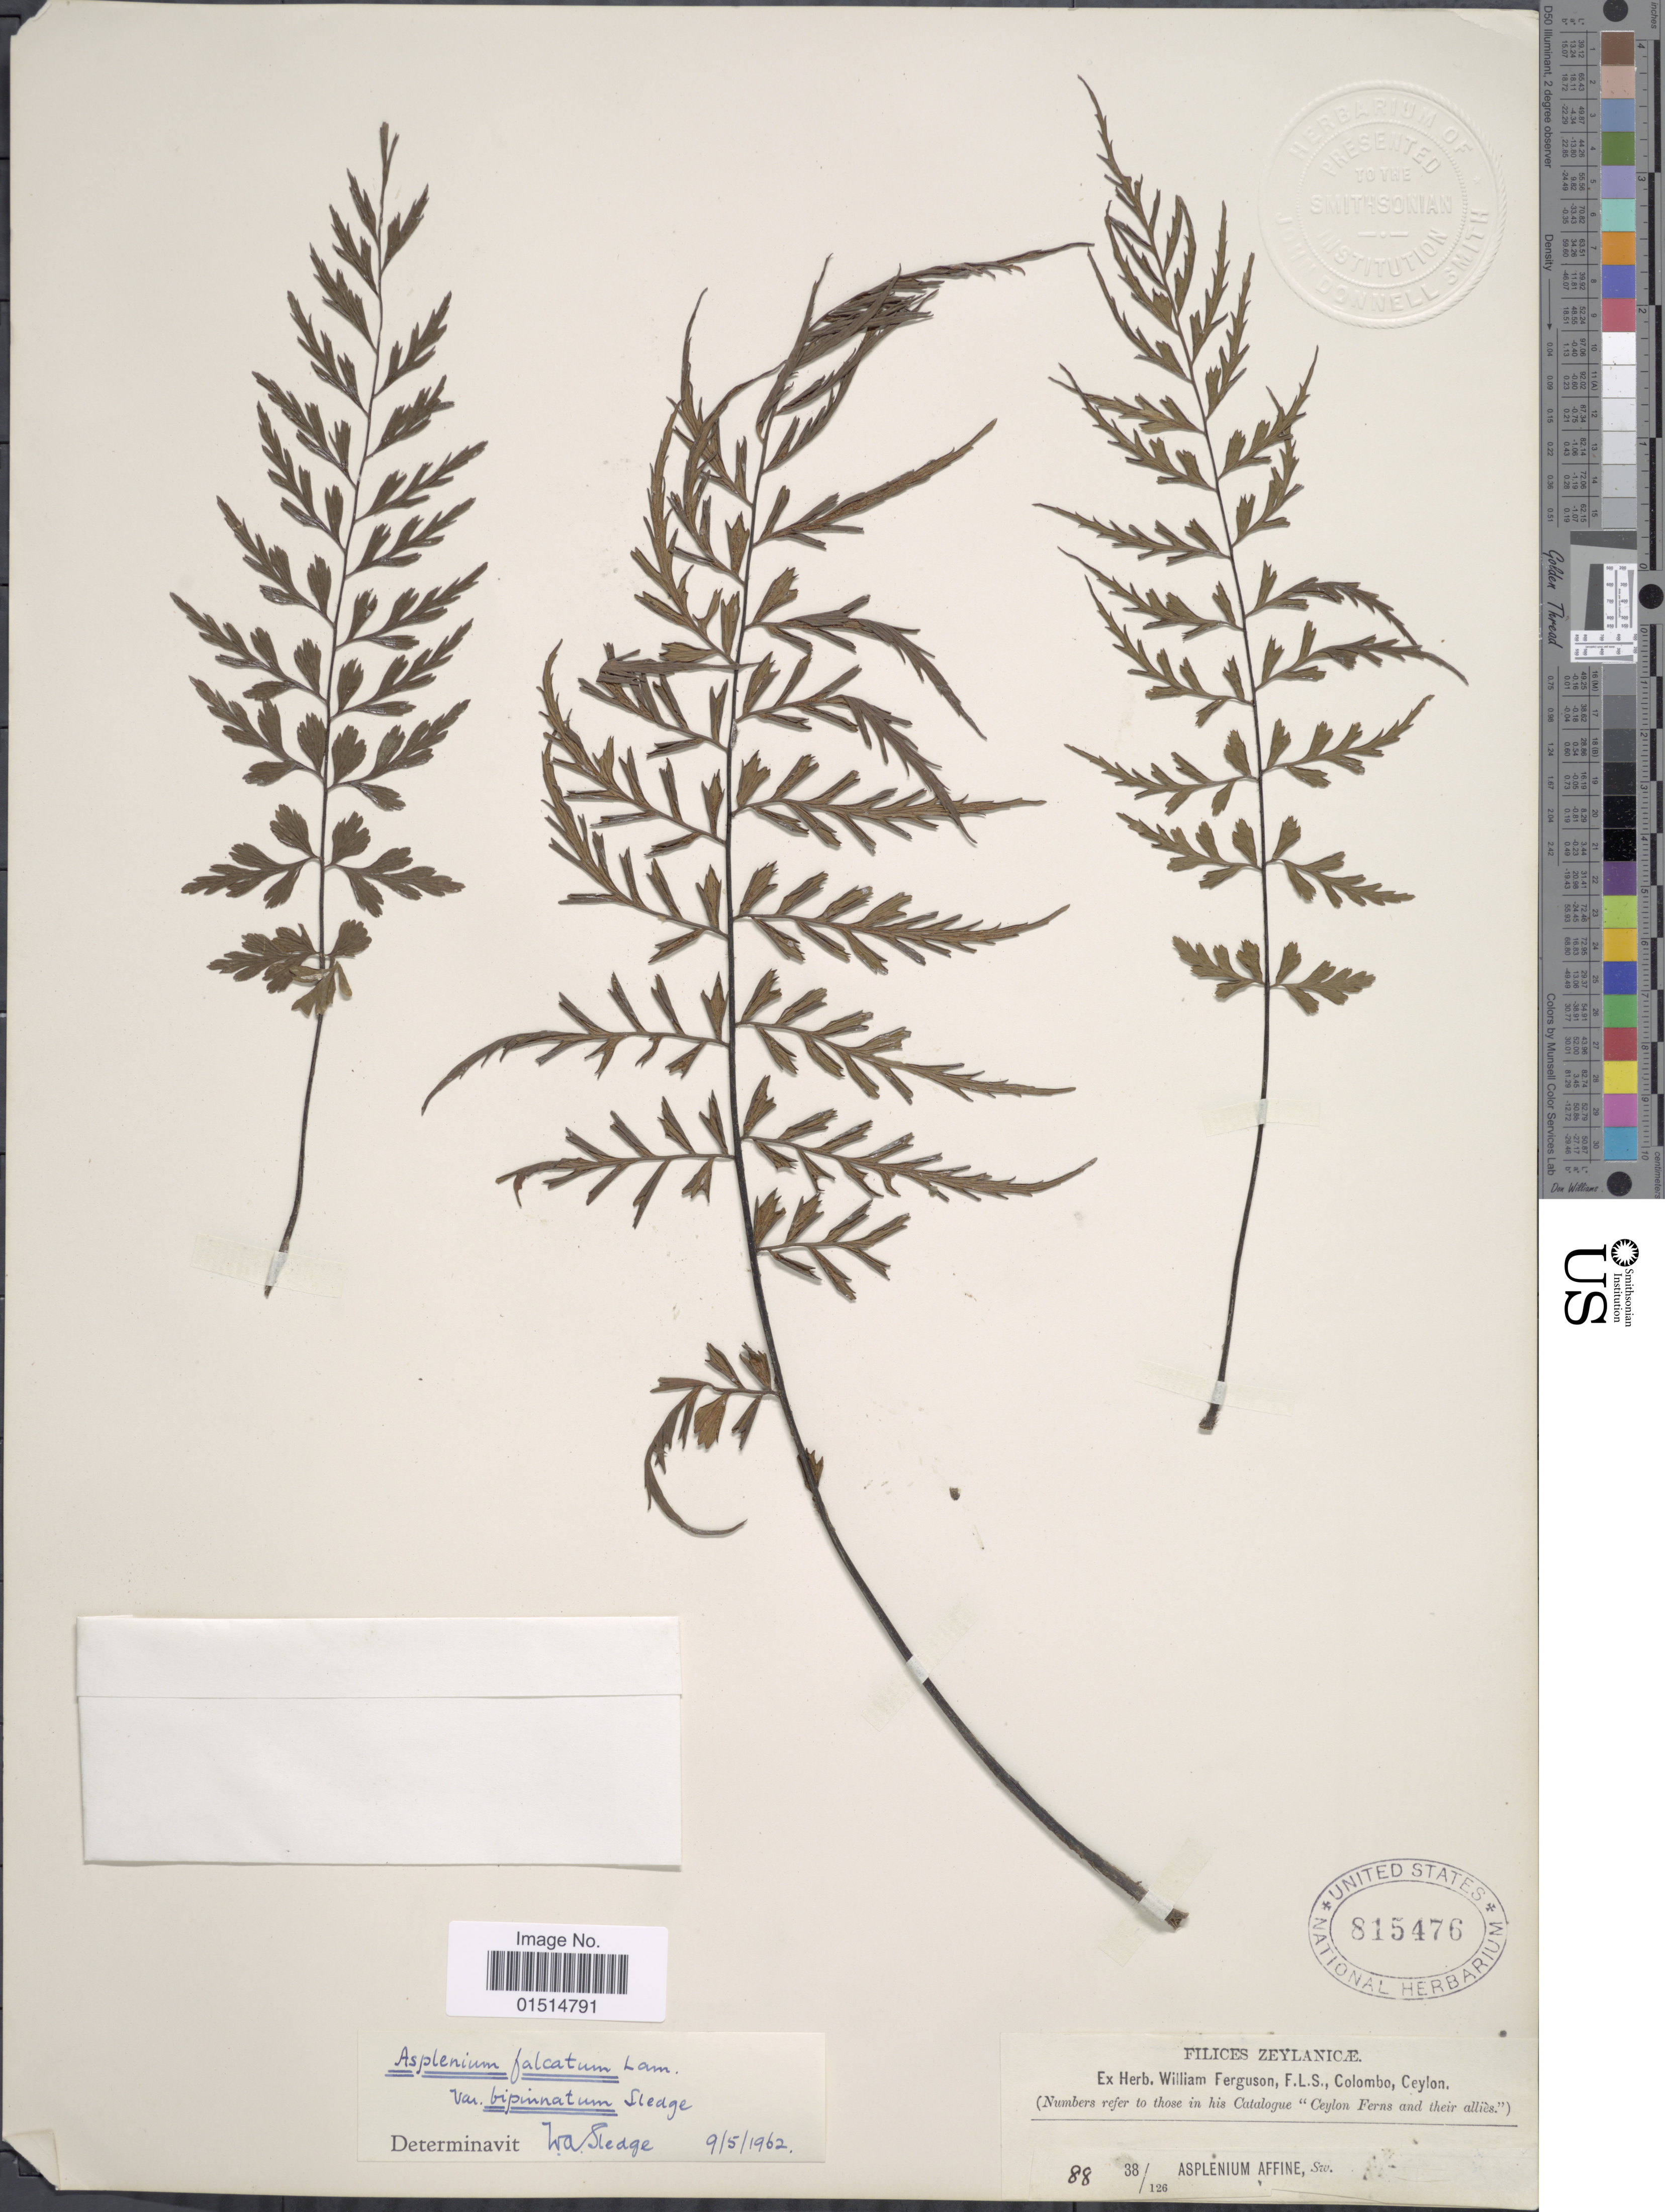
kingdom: Plantae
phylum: Tracheophyta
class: Polypodiopsida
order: Polypodiales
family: Aspleniaceae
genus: Asplenium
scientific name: Asplenium falcatum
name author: Lam.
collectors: ex herb. W. Ferguson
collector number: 88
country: Sri Lanka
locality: Ceylon. Filices Zeylanicae.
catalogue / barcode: US 815476